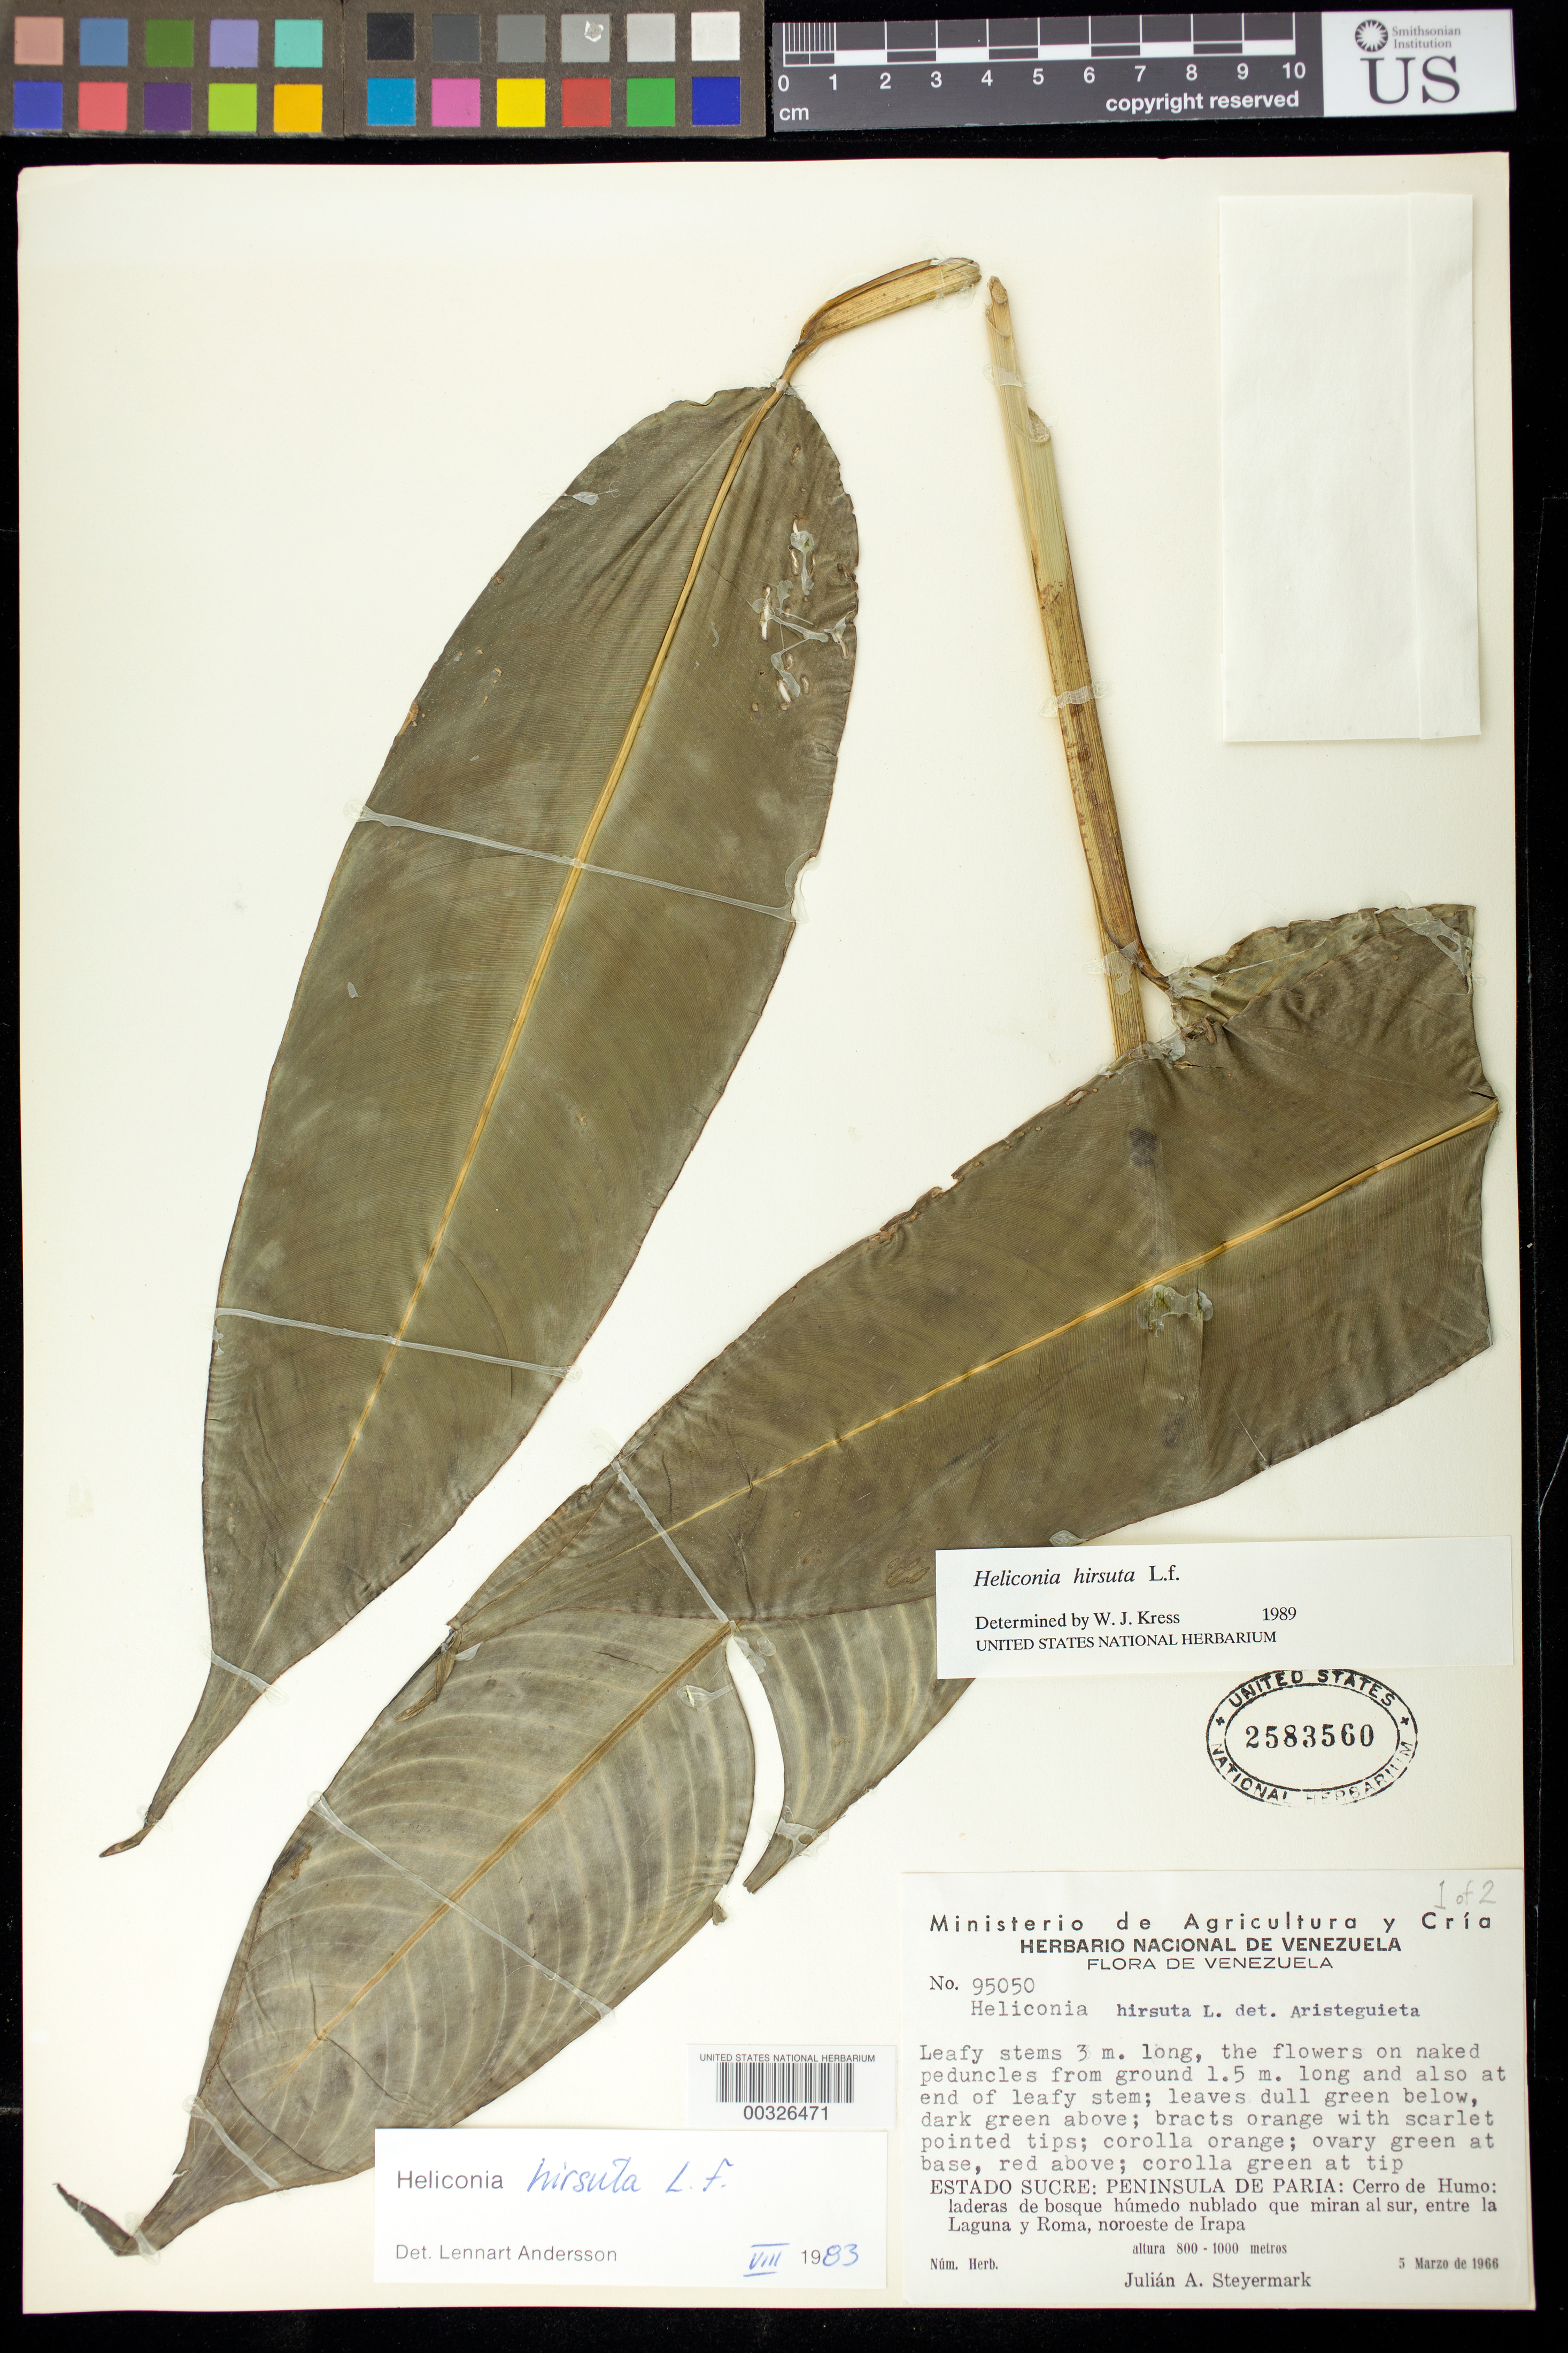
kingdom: Plantae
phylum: Tracheophyta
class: Liliopsida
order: Zingiberales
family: Heliconiaceae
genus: Heliconia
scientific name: Heliconia hirsuta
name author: L. f.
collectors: J. Steyermark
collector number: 95050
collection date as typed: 05 Mar 1966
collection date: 1966-03-05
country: Venezuela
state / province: Sucre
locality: Peninsula de paria, cerro de humo, between la laguna and roma, nw of irapa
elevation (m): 800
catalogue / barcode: US 2583560